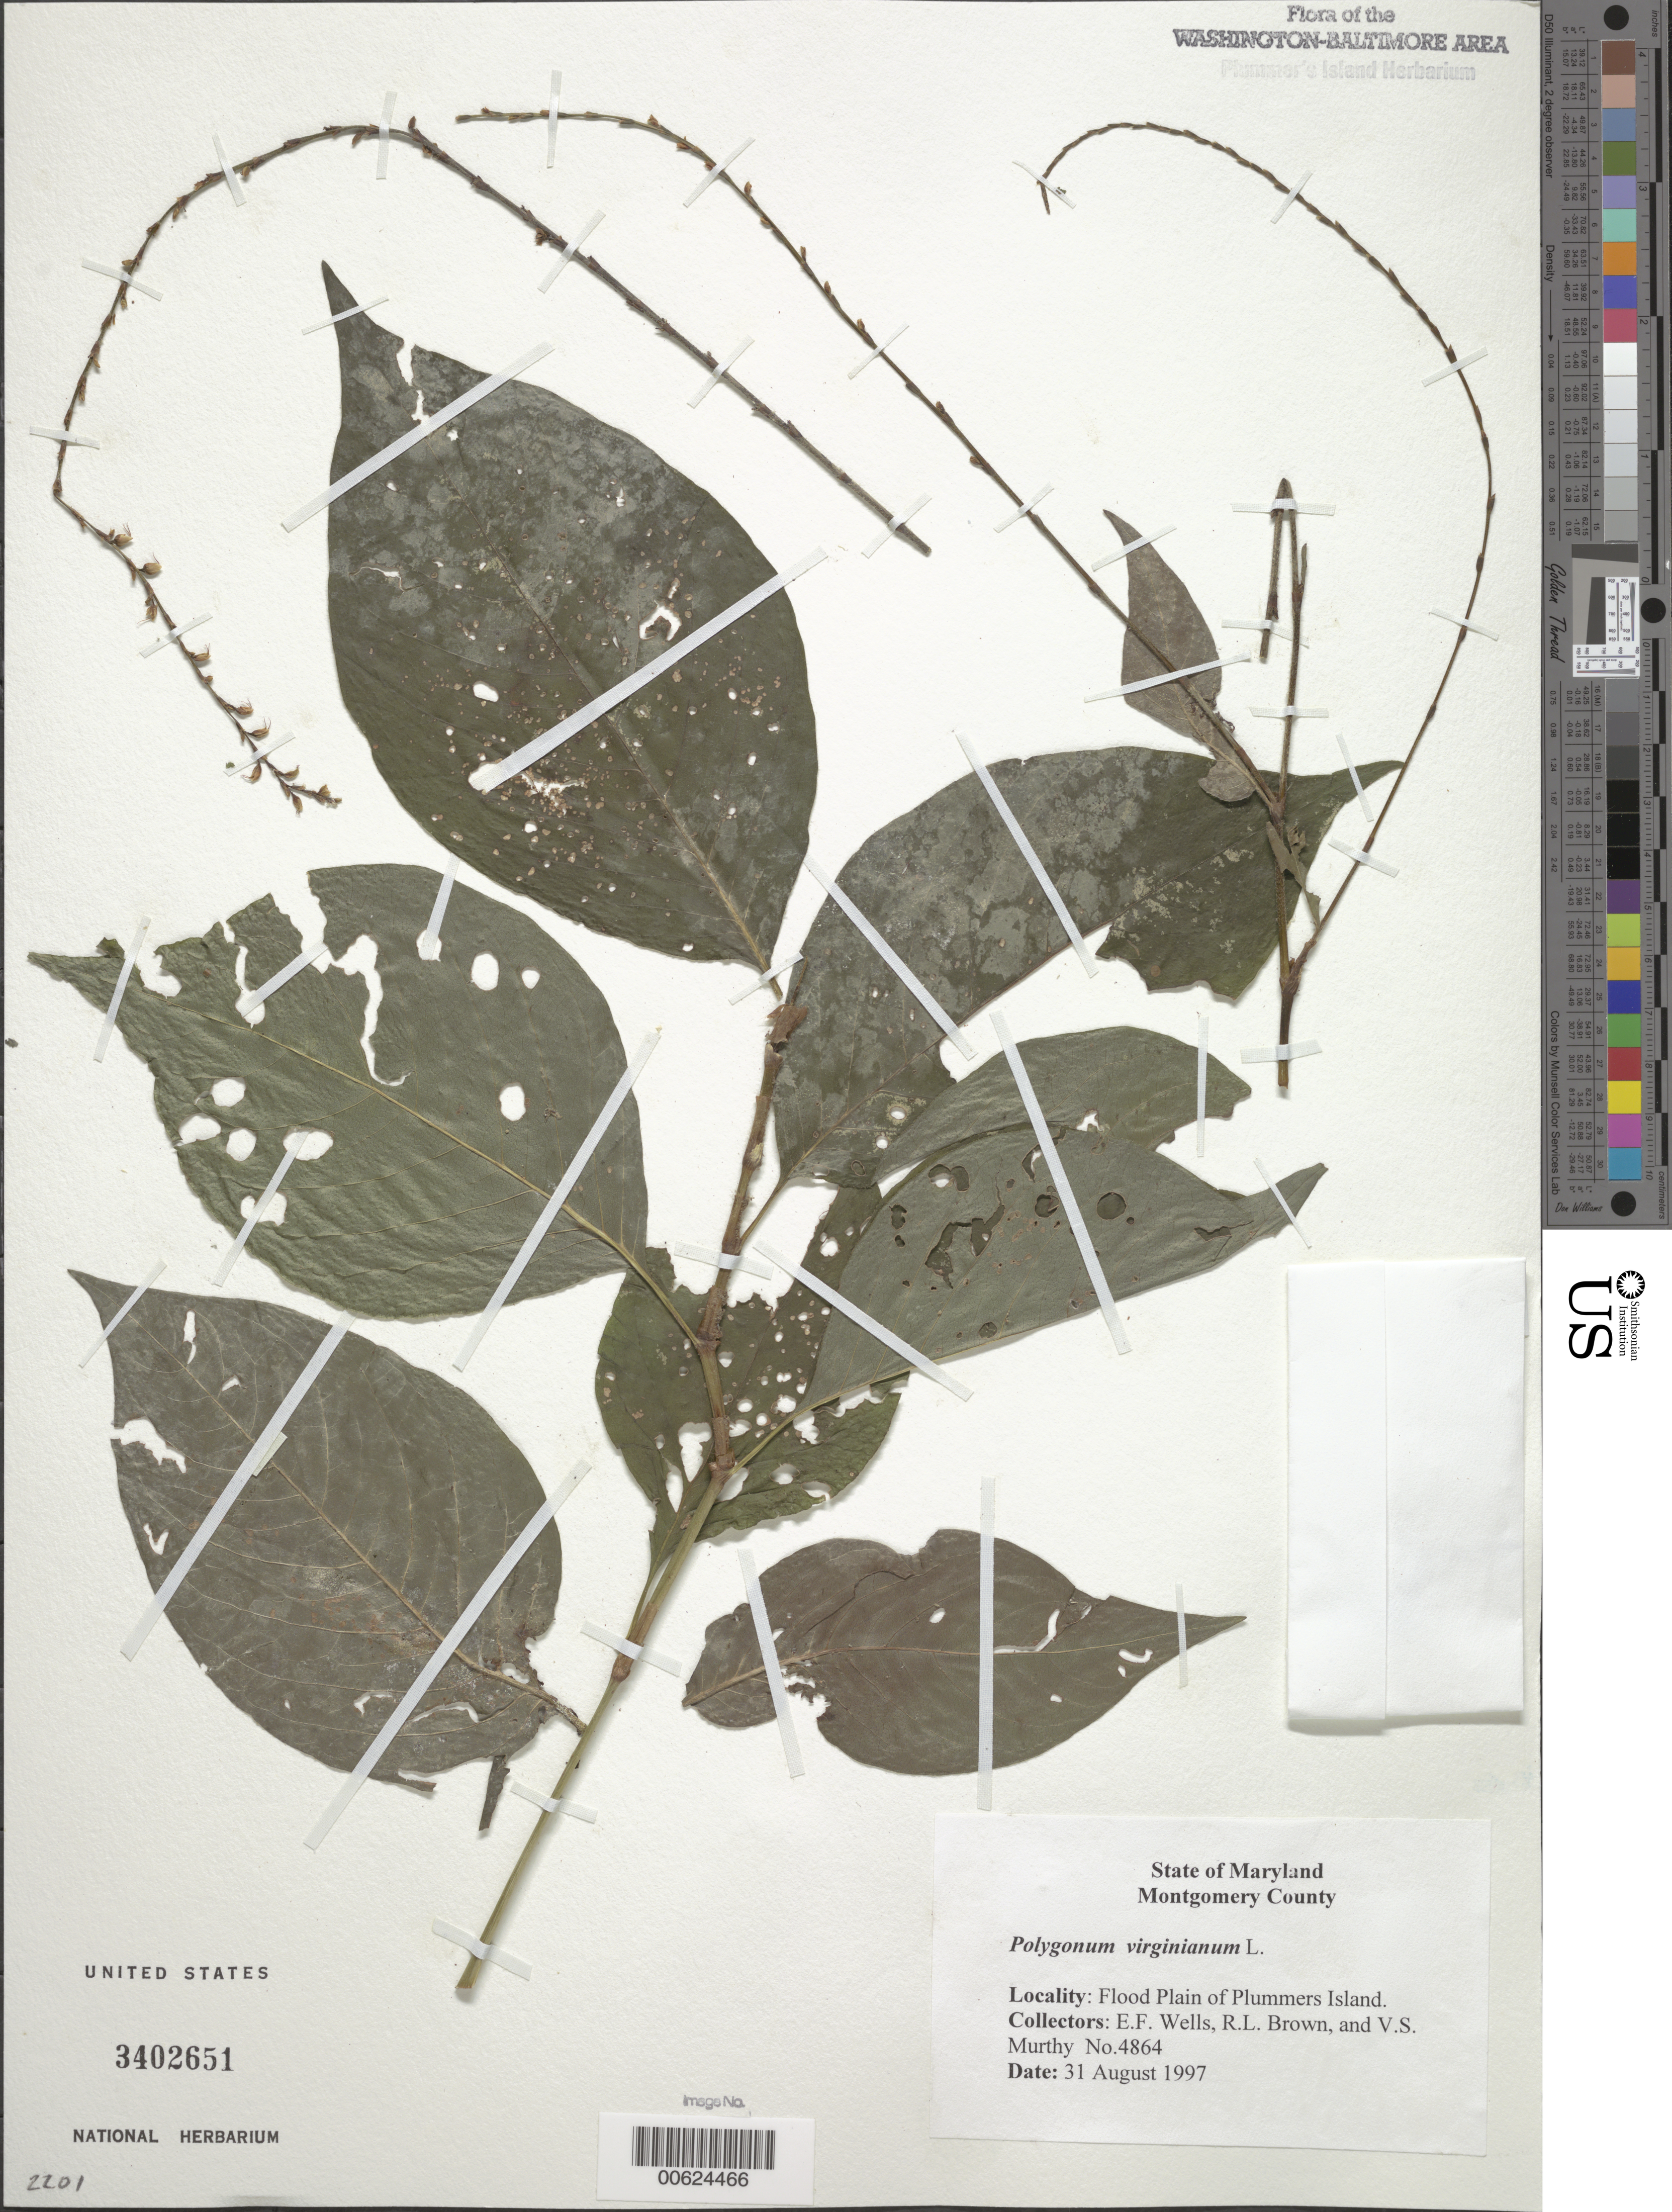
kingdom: Plantae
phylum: Tracheophyta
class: Magnoliopsida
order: Caryophyllales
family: Polygonaceae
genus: Persicaria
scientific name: Persicaria virginiana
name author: (L.) Gaertn.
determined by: Atha, D. E.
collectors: E. F. Wells, R. L. Brown & V. S. Murthy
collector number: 4864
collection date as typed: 31 Aug 1997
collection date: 1997-08-31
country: United States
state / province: Maryland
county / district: Montgomery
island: Plummers Island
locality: Flood plain of Plummers Island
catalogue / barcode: US 3402651